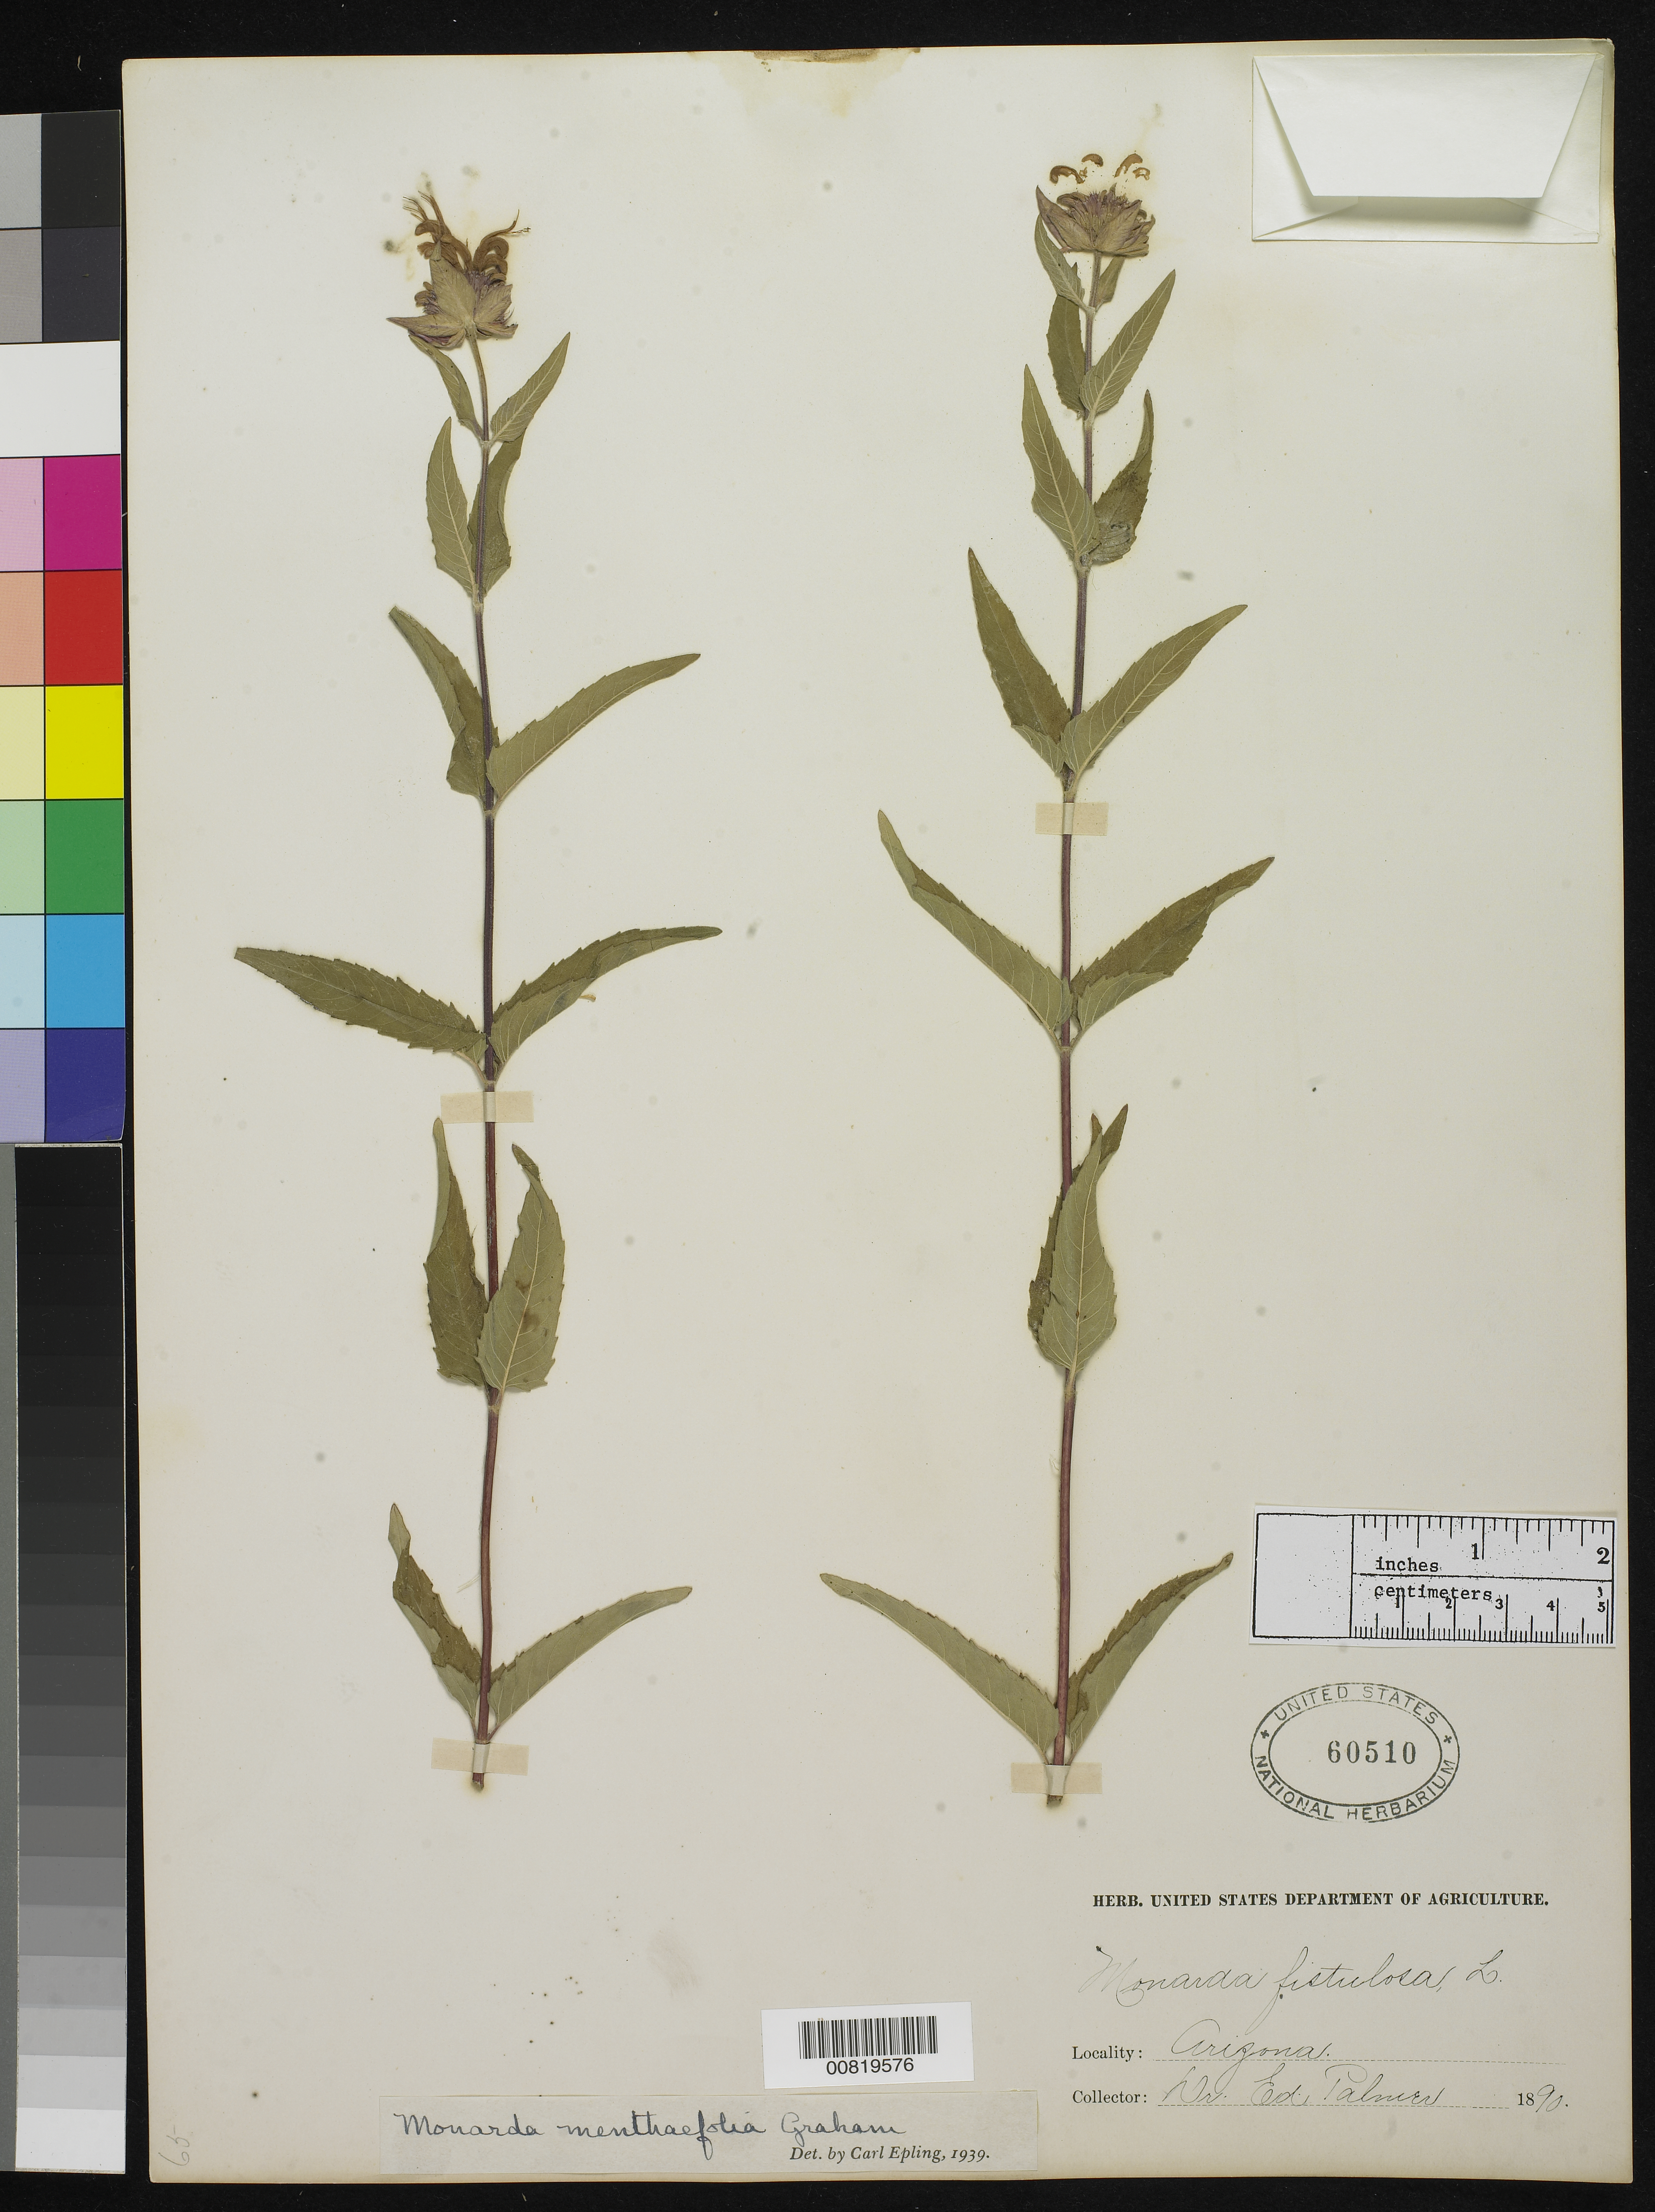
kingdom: Plantae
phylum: Tracheophyta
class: Magnoliopsida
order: Lamiales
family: Lamiaceae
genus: Monarda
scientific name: Monarda menthaefolia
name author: Graham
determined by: Epling, C. C.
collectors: E. Palmer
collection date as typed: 1890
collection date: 1890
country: United States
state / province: Arizona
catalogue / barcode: US 60510